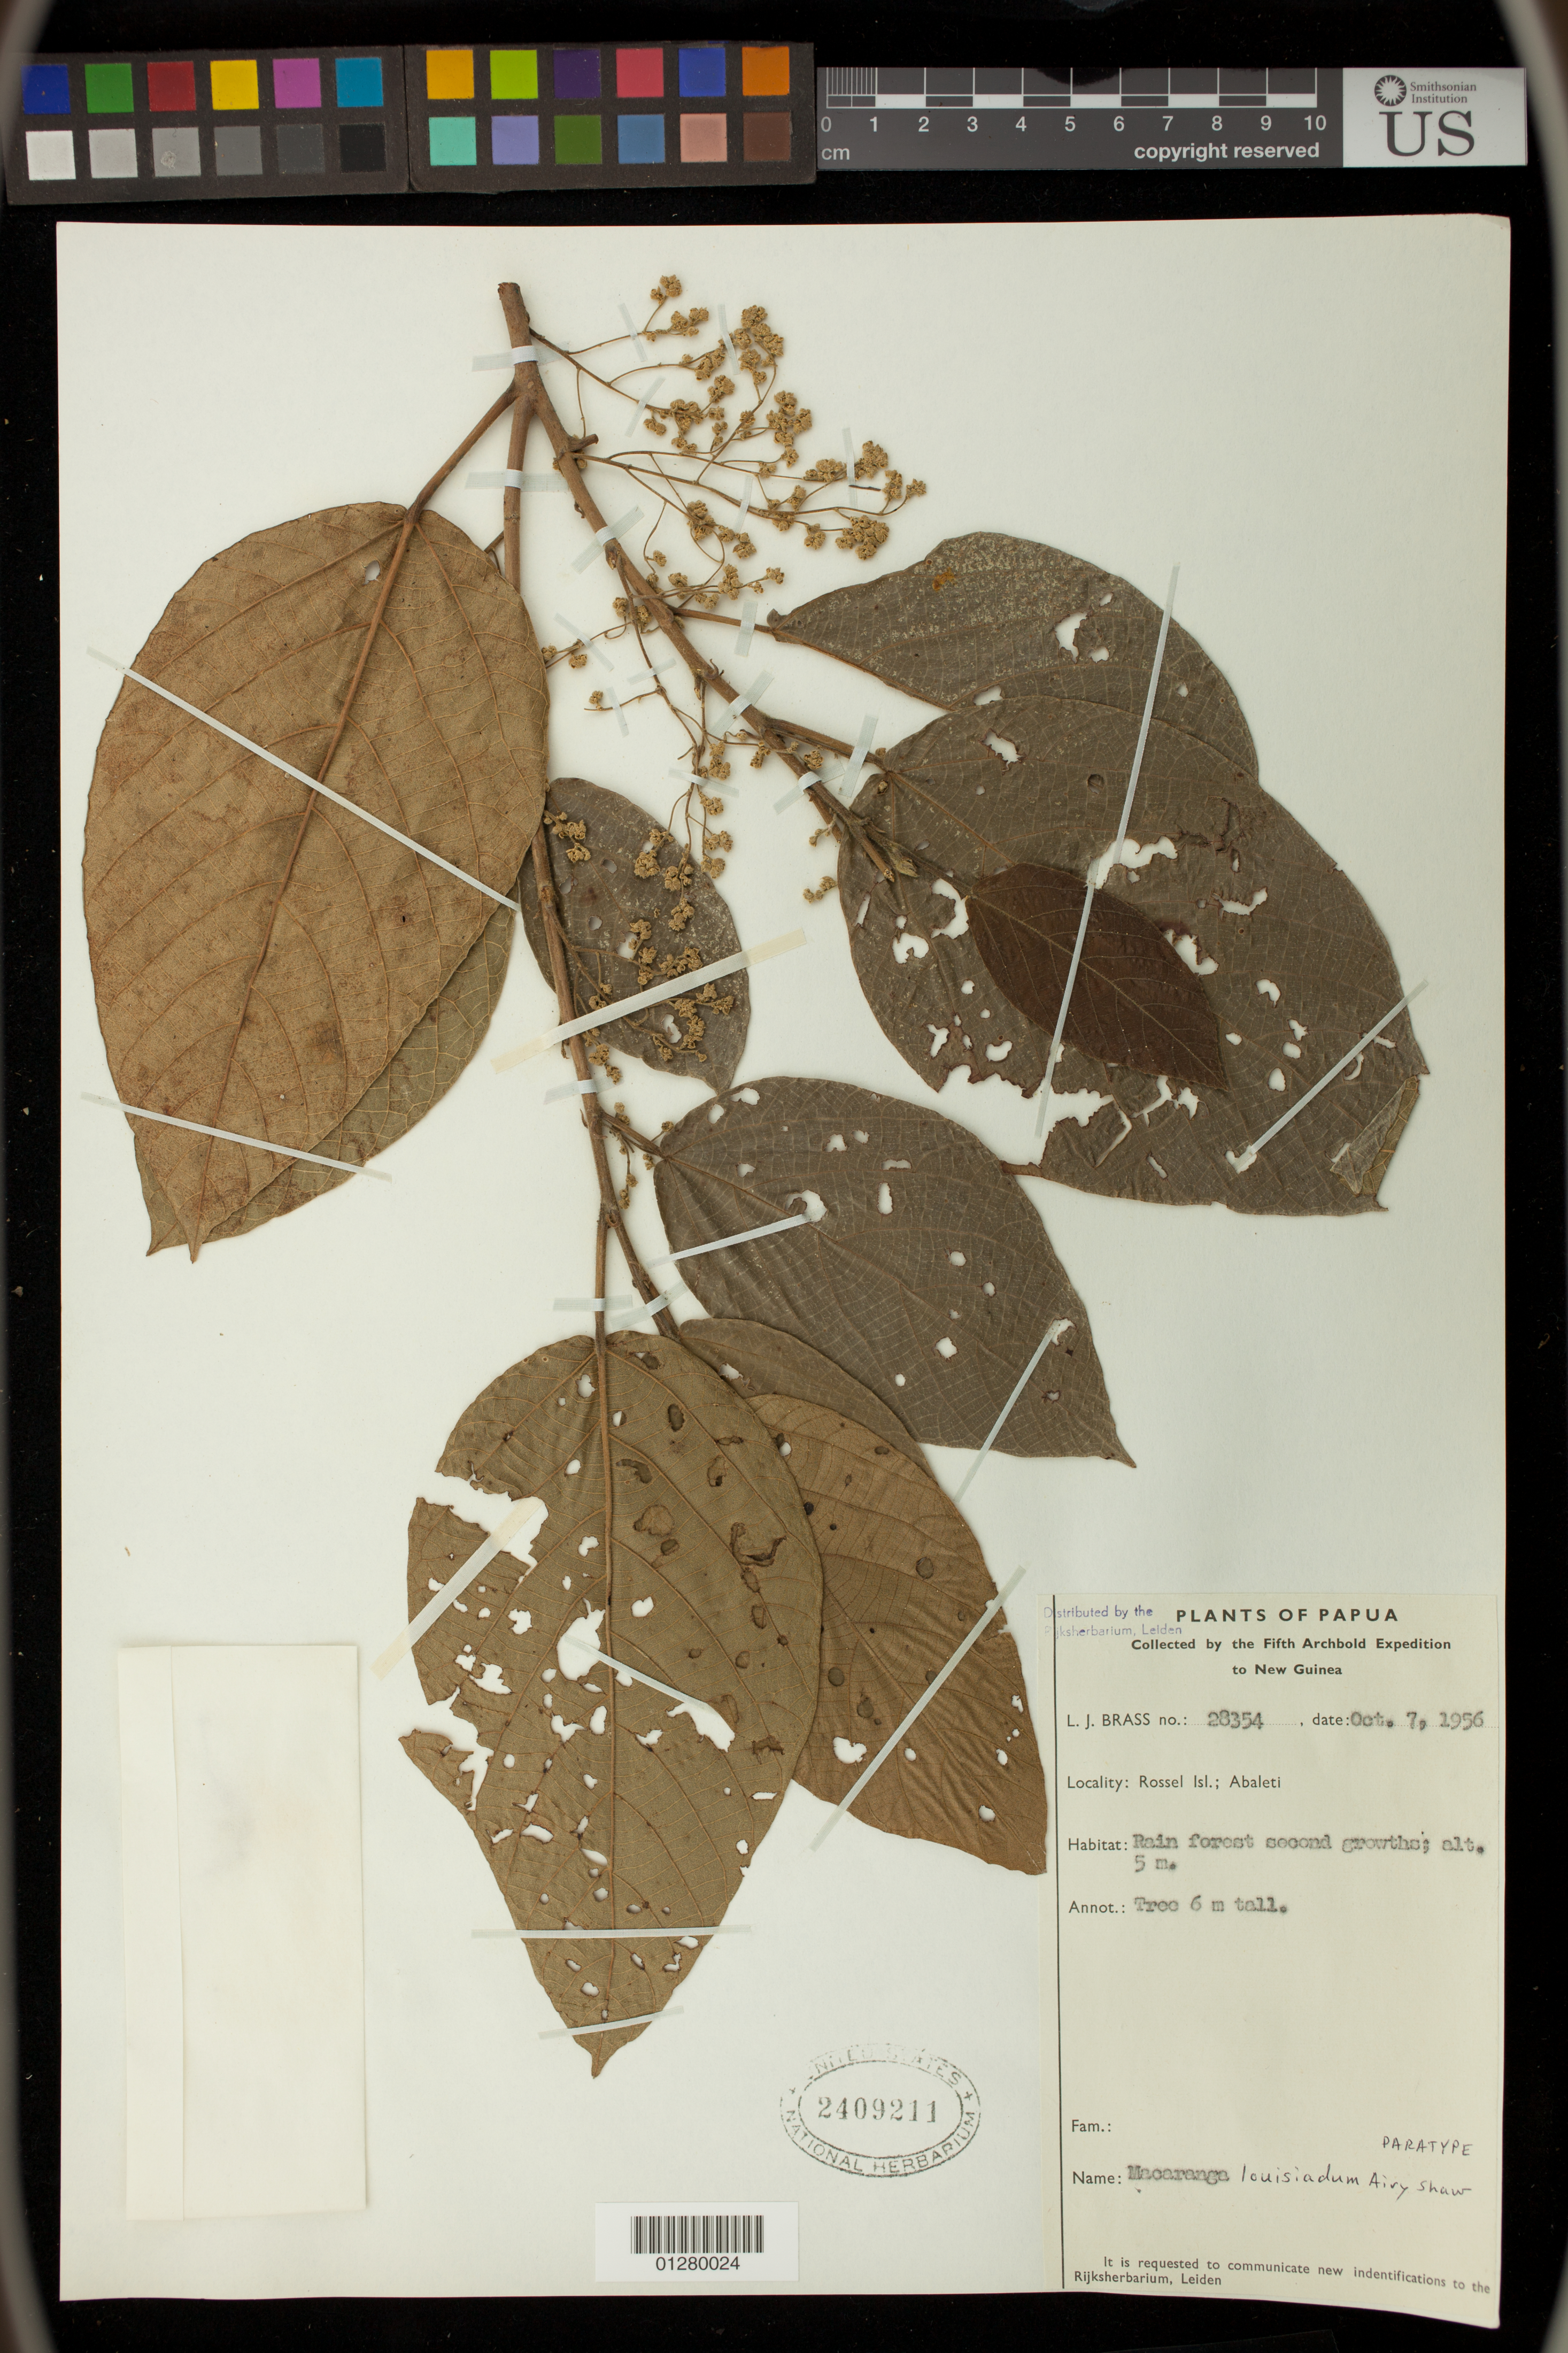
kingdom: Plantae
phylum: Tracheophyta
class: Magnoliopsida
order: Malpighiales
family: Euphorbiaceae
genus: Macaranga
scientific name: Macaranga louisiadum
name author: Airy Shaw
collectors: L. J. Brass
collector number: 28354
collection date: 1956-10-07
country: Papua New Guinea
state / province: Milne Bay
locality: Rossel Isl.; Abaleti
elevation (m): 5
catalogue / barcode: US 2409211